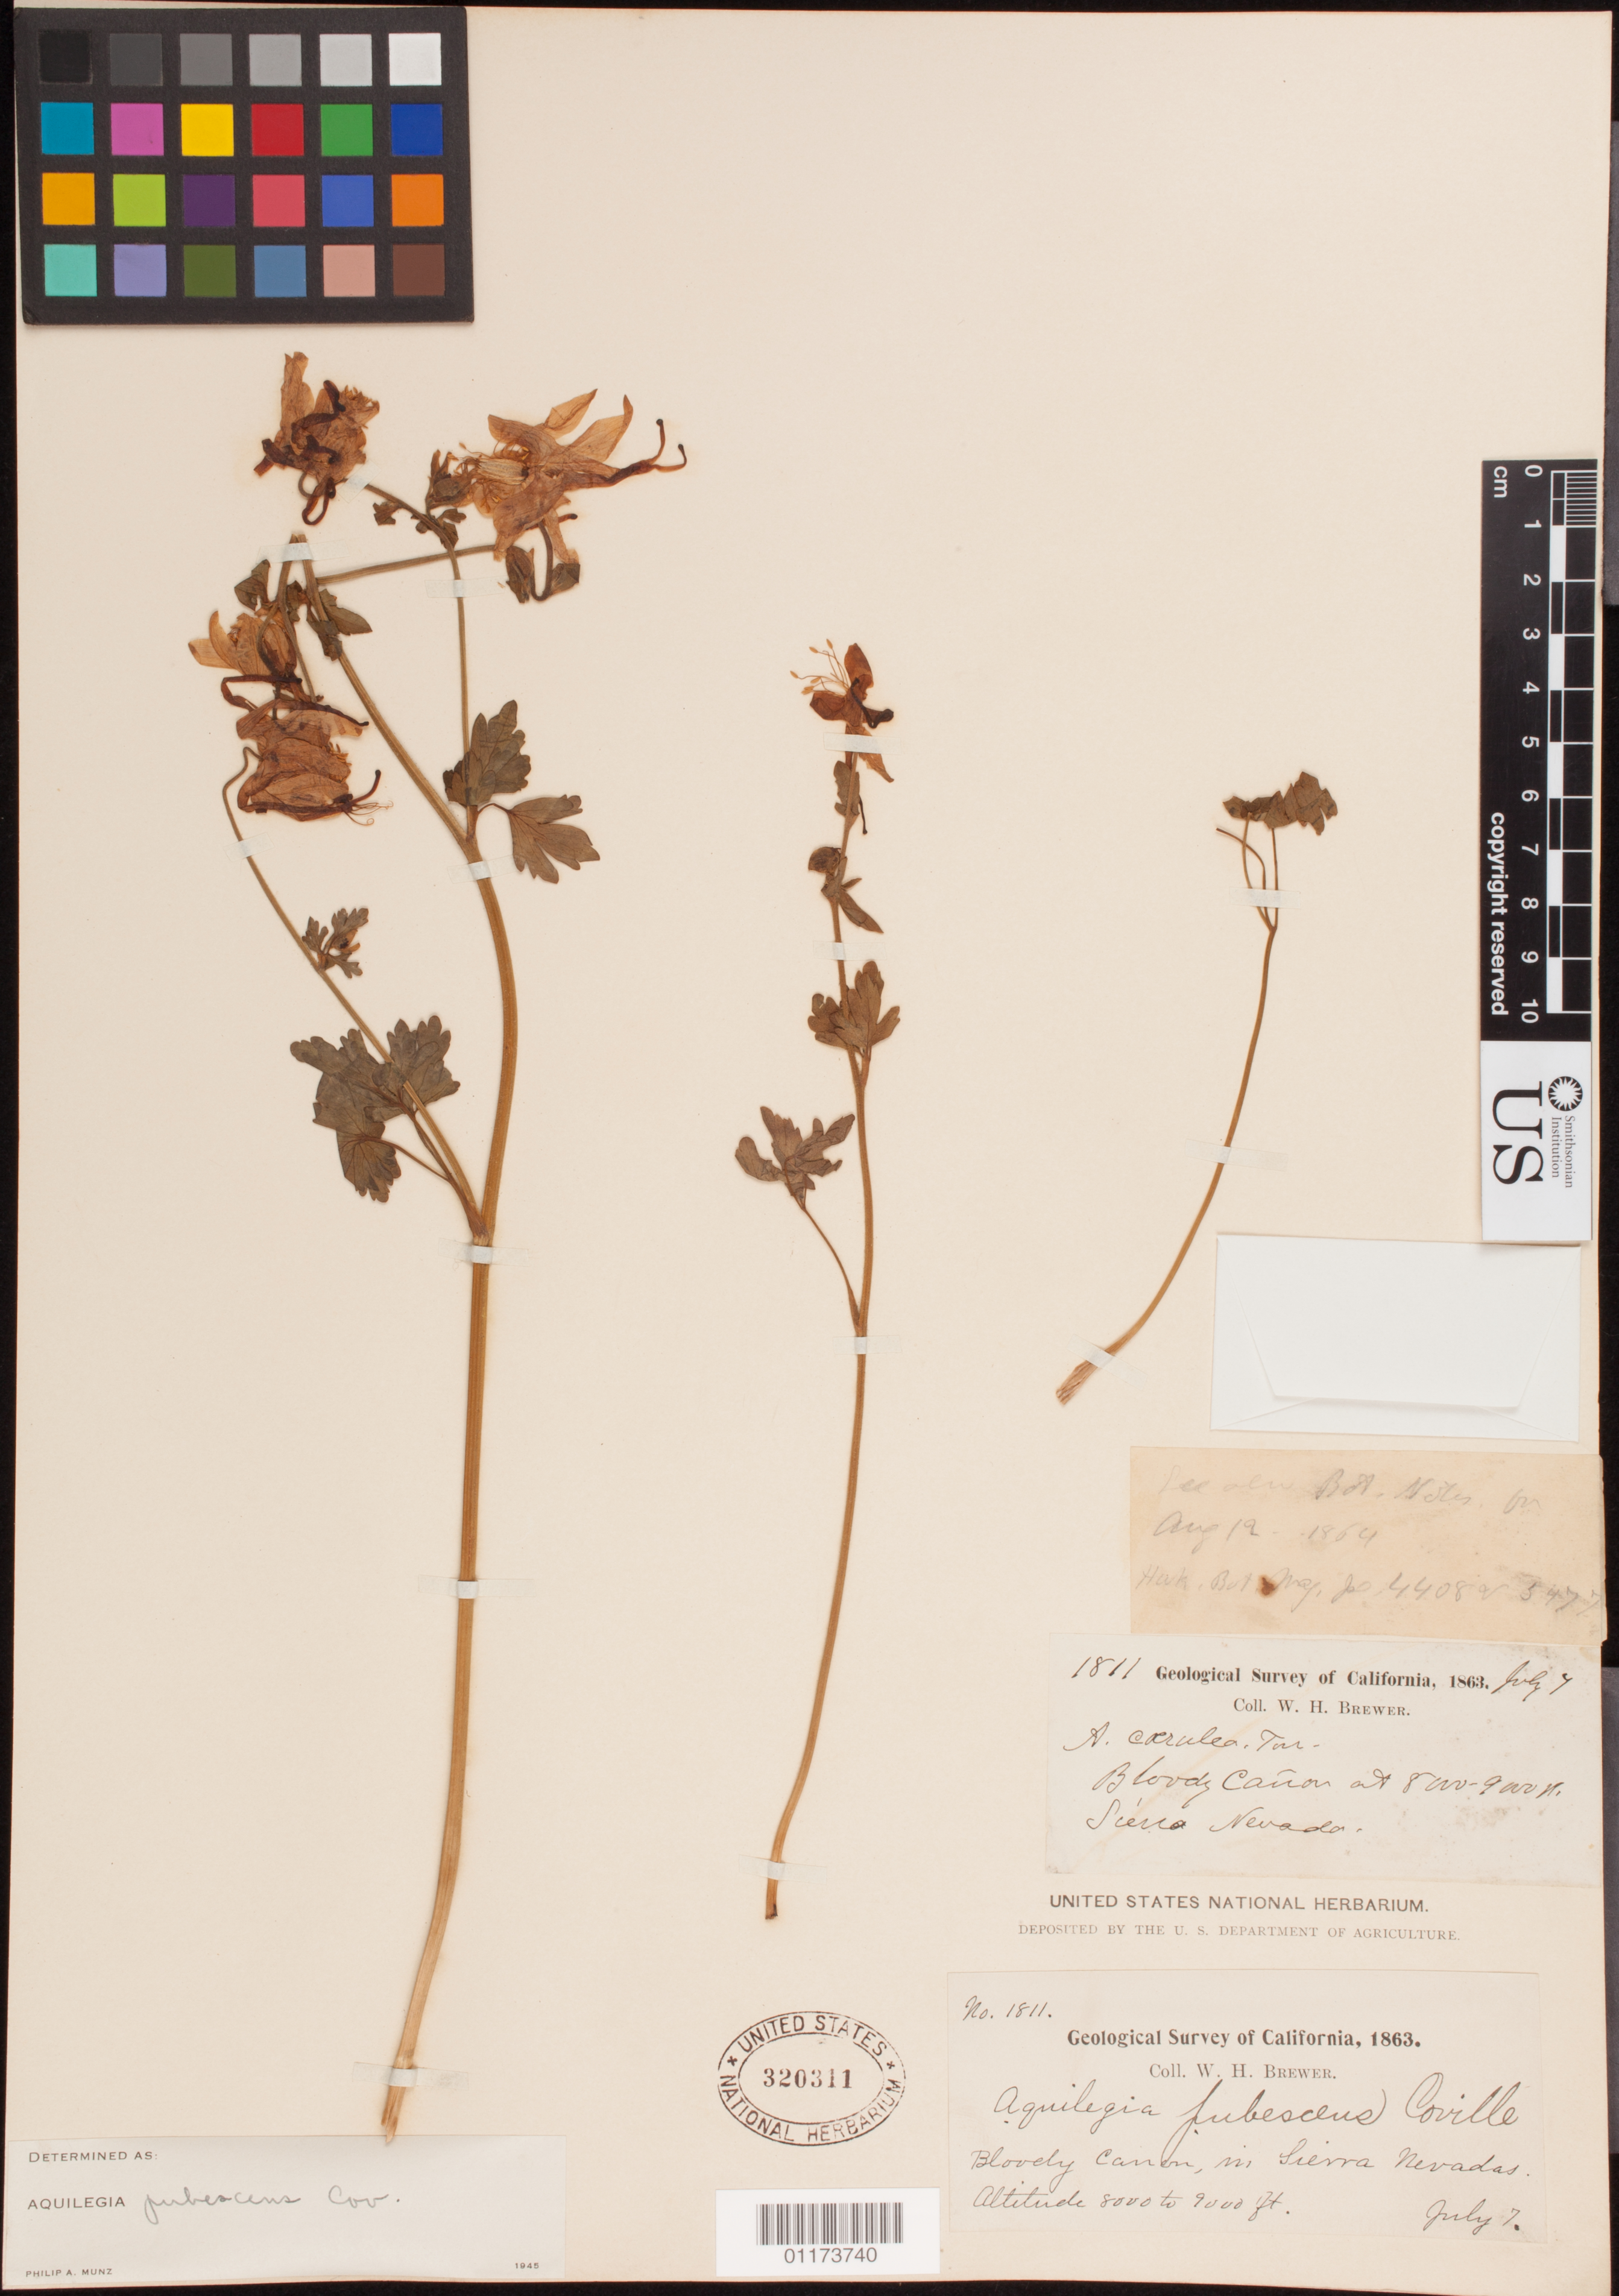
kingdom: Plantae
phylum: Tracheophyta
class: Magnoliopsida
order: Ranunculales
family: Ranunculaceae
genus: Aquilegia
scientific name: Aquilegia pubescens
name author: Coville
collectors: W. H. Brewer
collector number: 1811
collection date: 1863-07-07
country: United States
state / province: California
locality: Bloody Canyon in Sierra Nevada.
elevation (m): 2438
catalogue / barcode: US 320311